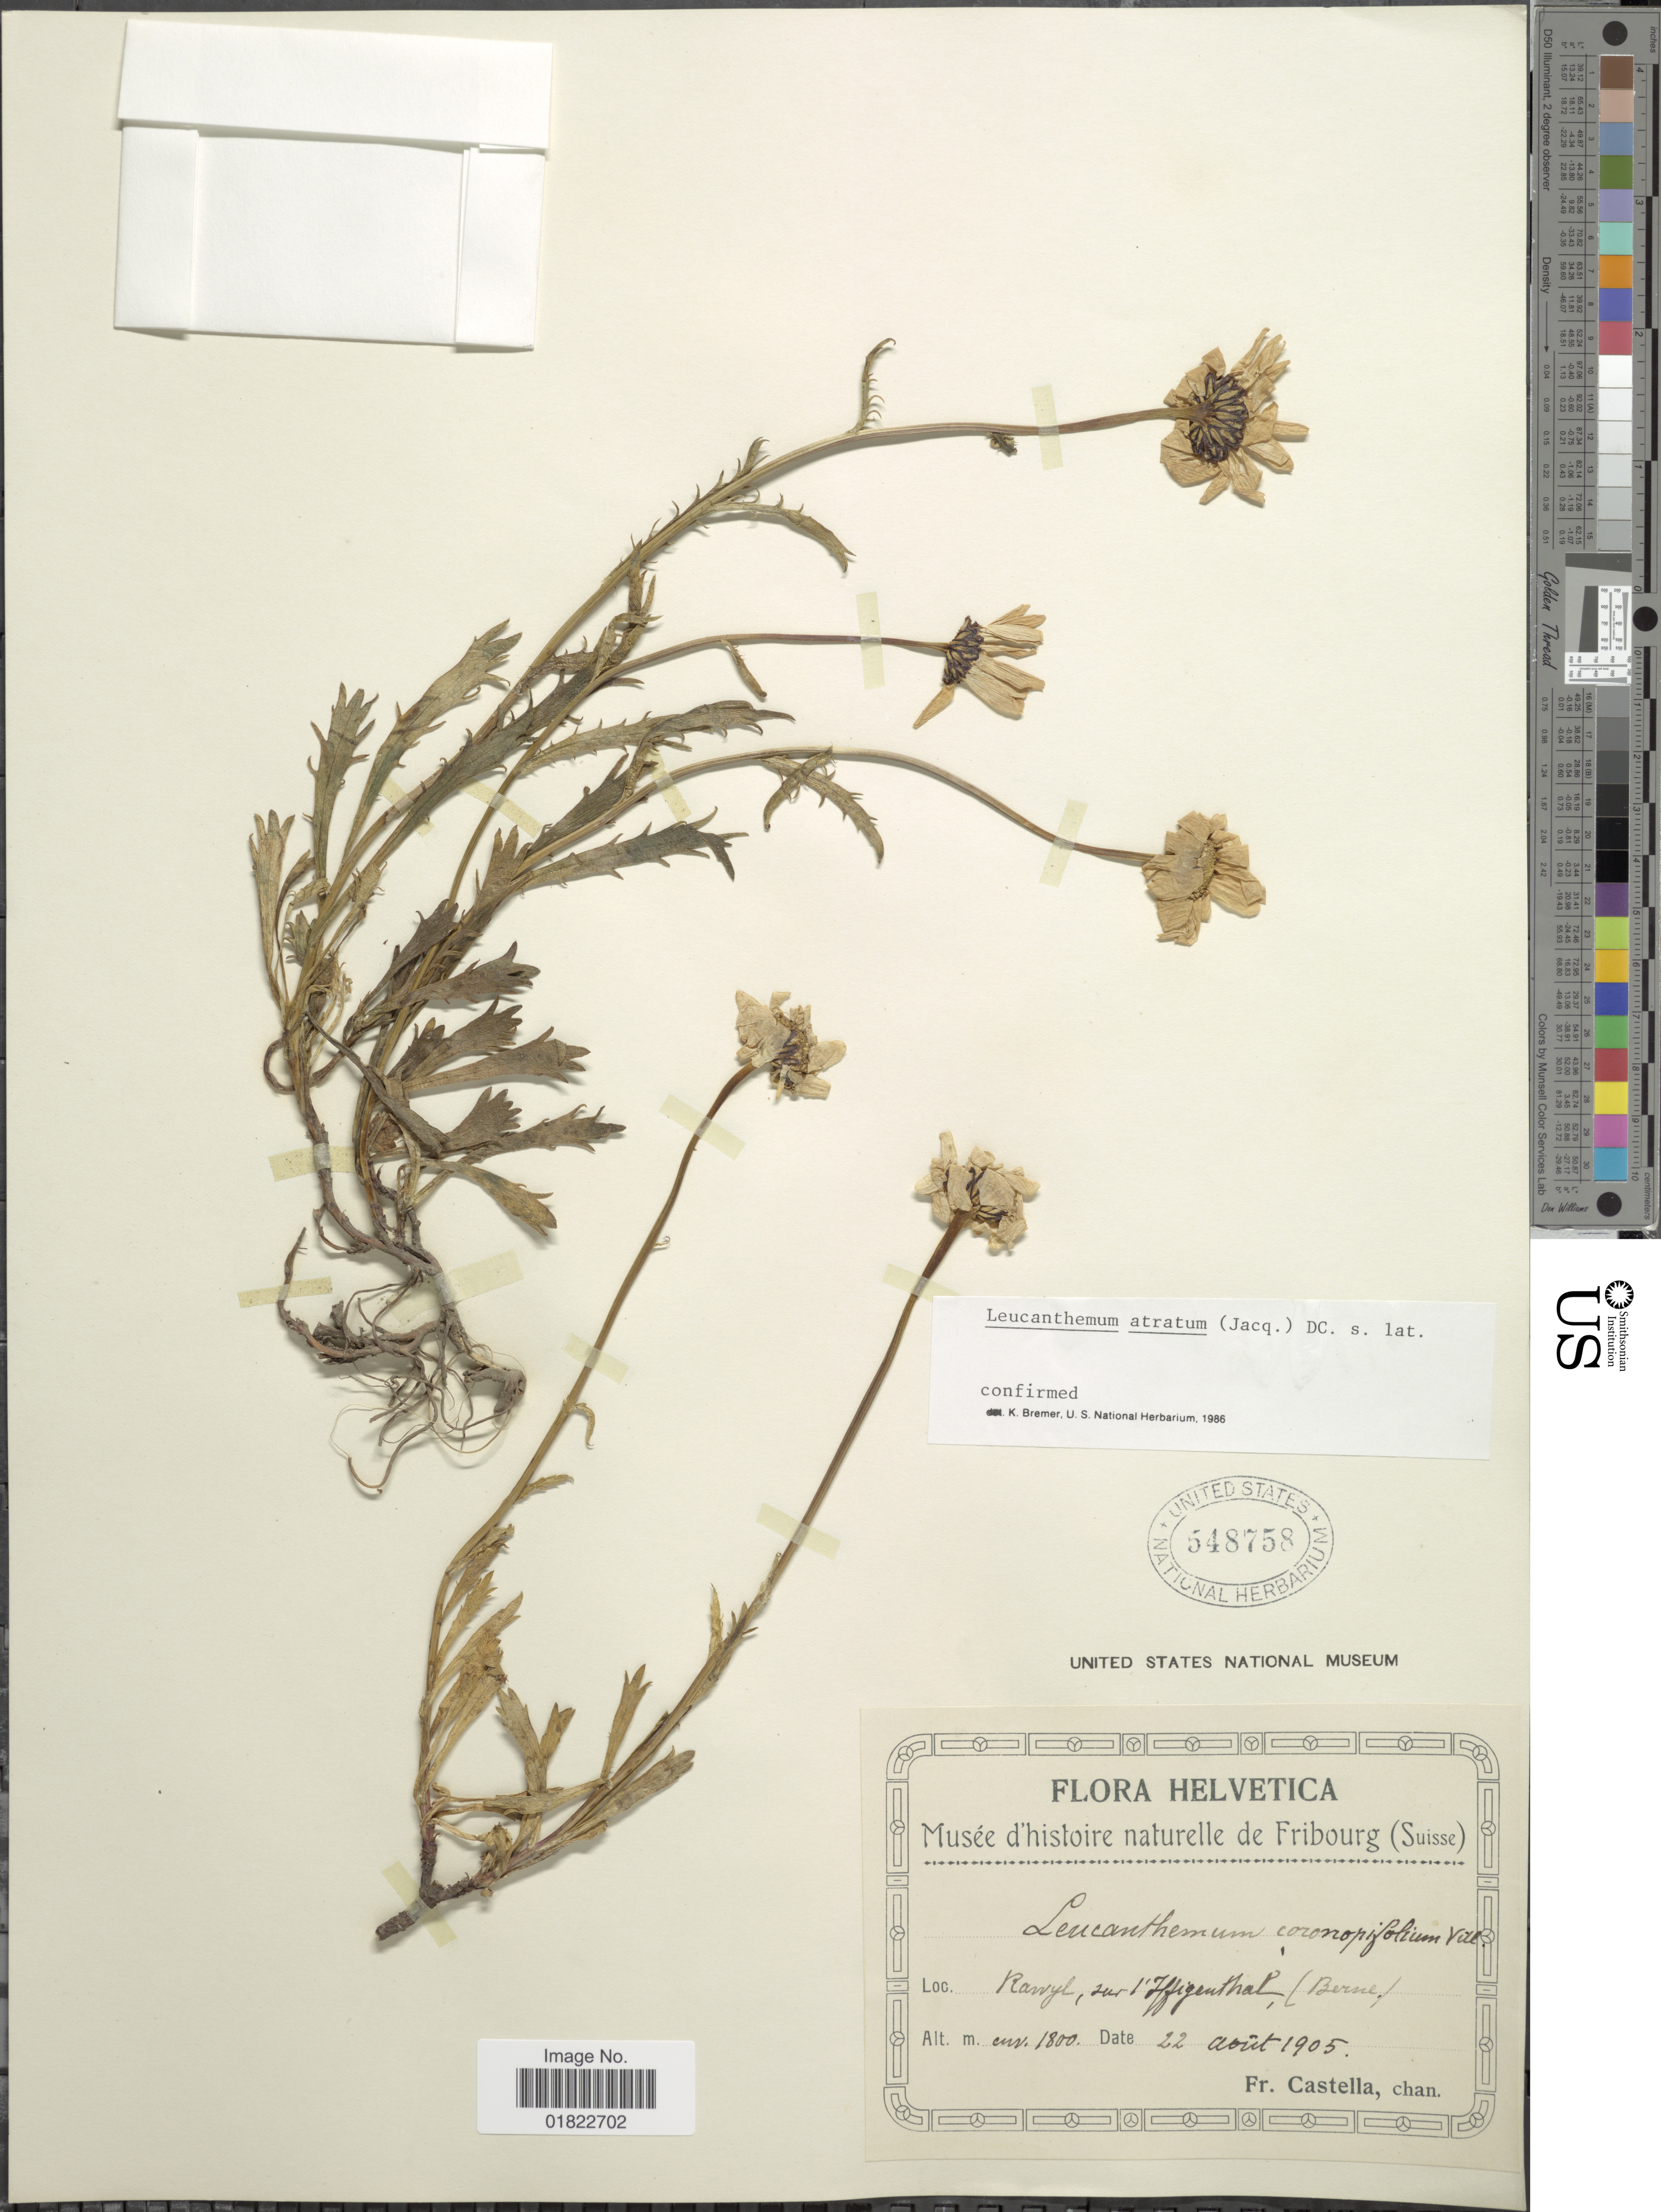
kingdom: Plantae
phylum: Tracheophyta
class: Magnoliopsida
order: Asterales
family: Asteraceae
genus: Leucanthemum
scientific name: Leucanthemum atratum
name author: (Jacq.) DC.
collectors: Fr. Castella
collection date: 1905-08-22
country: Switzerland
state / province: Bern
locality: Rawyl, sur l'Iffigenthal, Berne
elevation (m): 1800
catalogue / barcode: US 548758